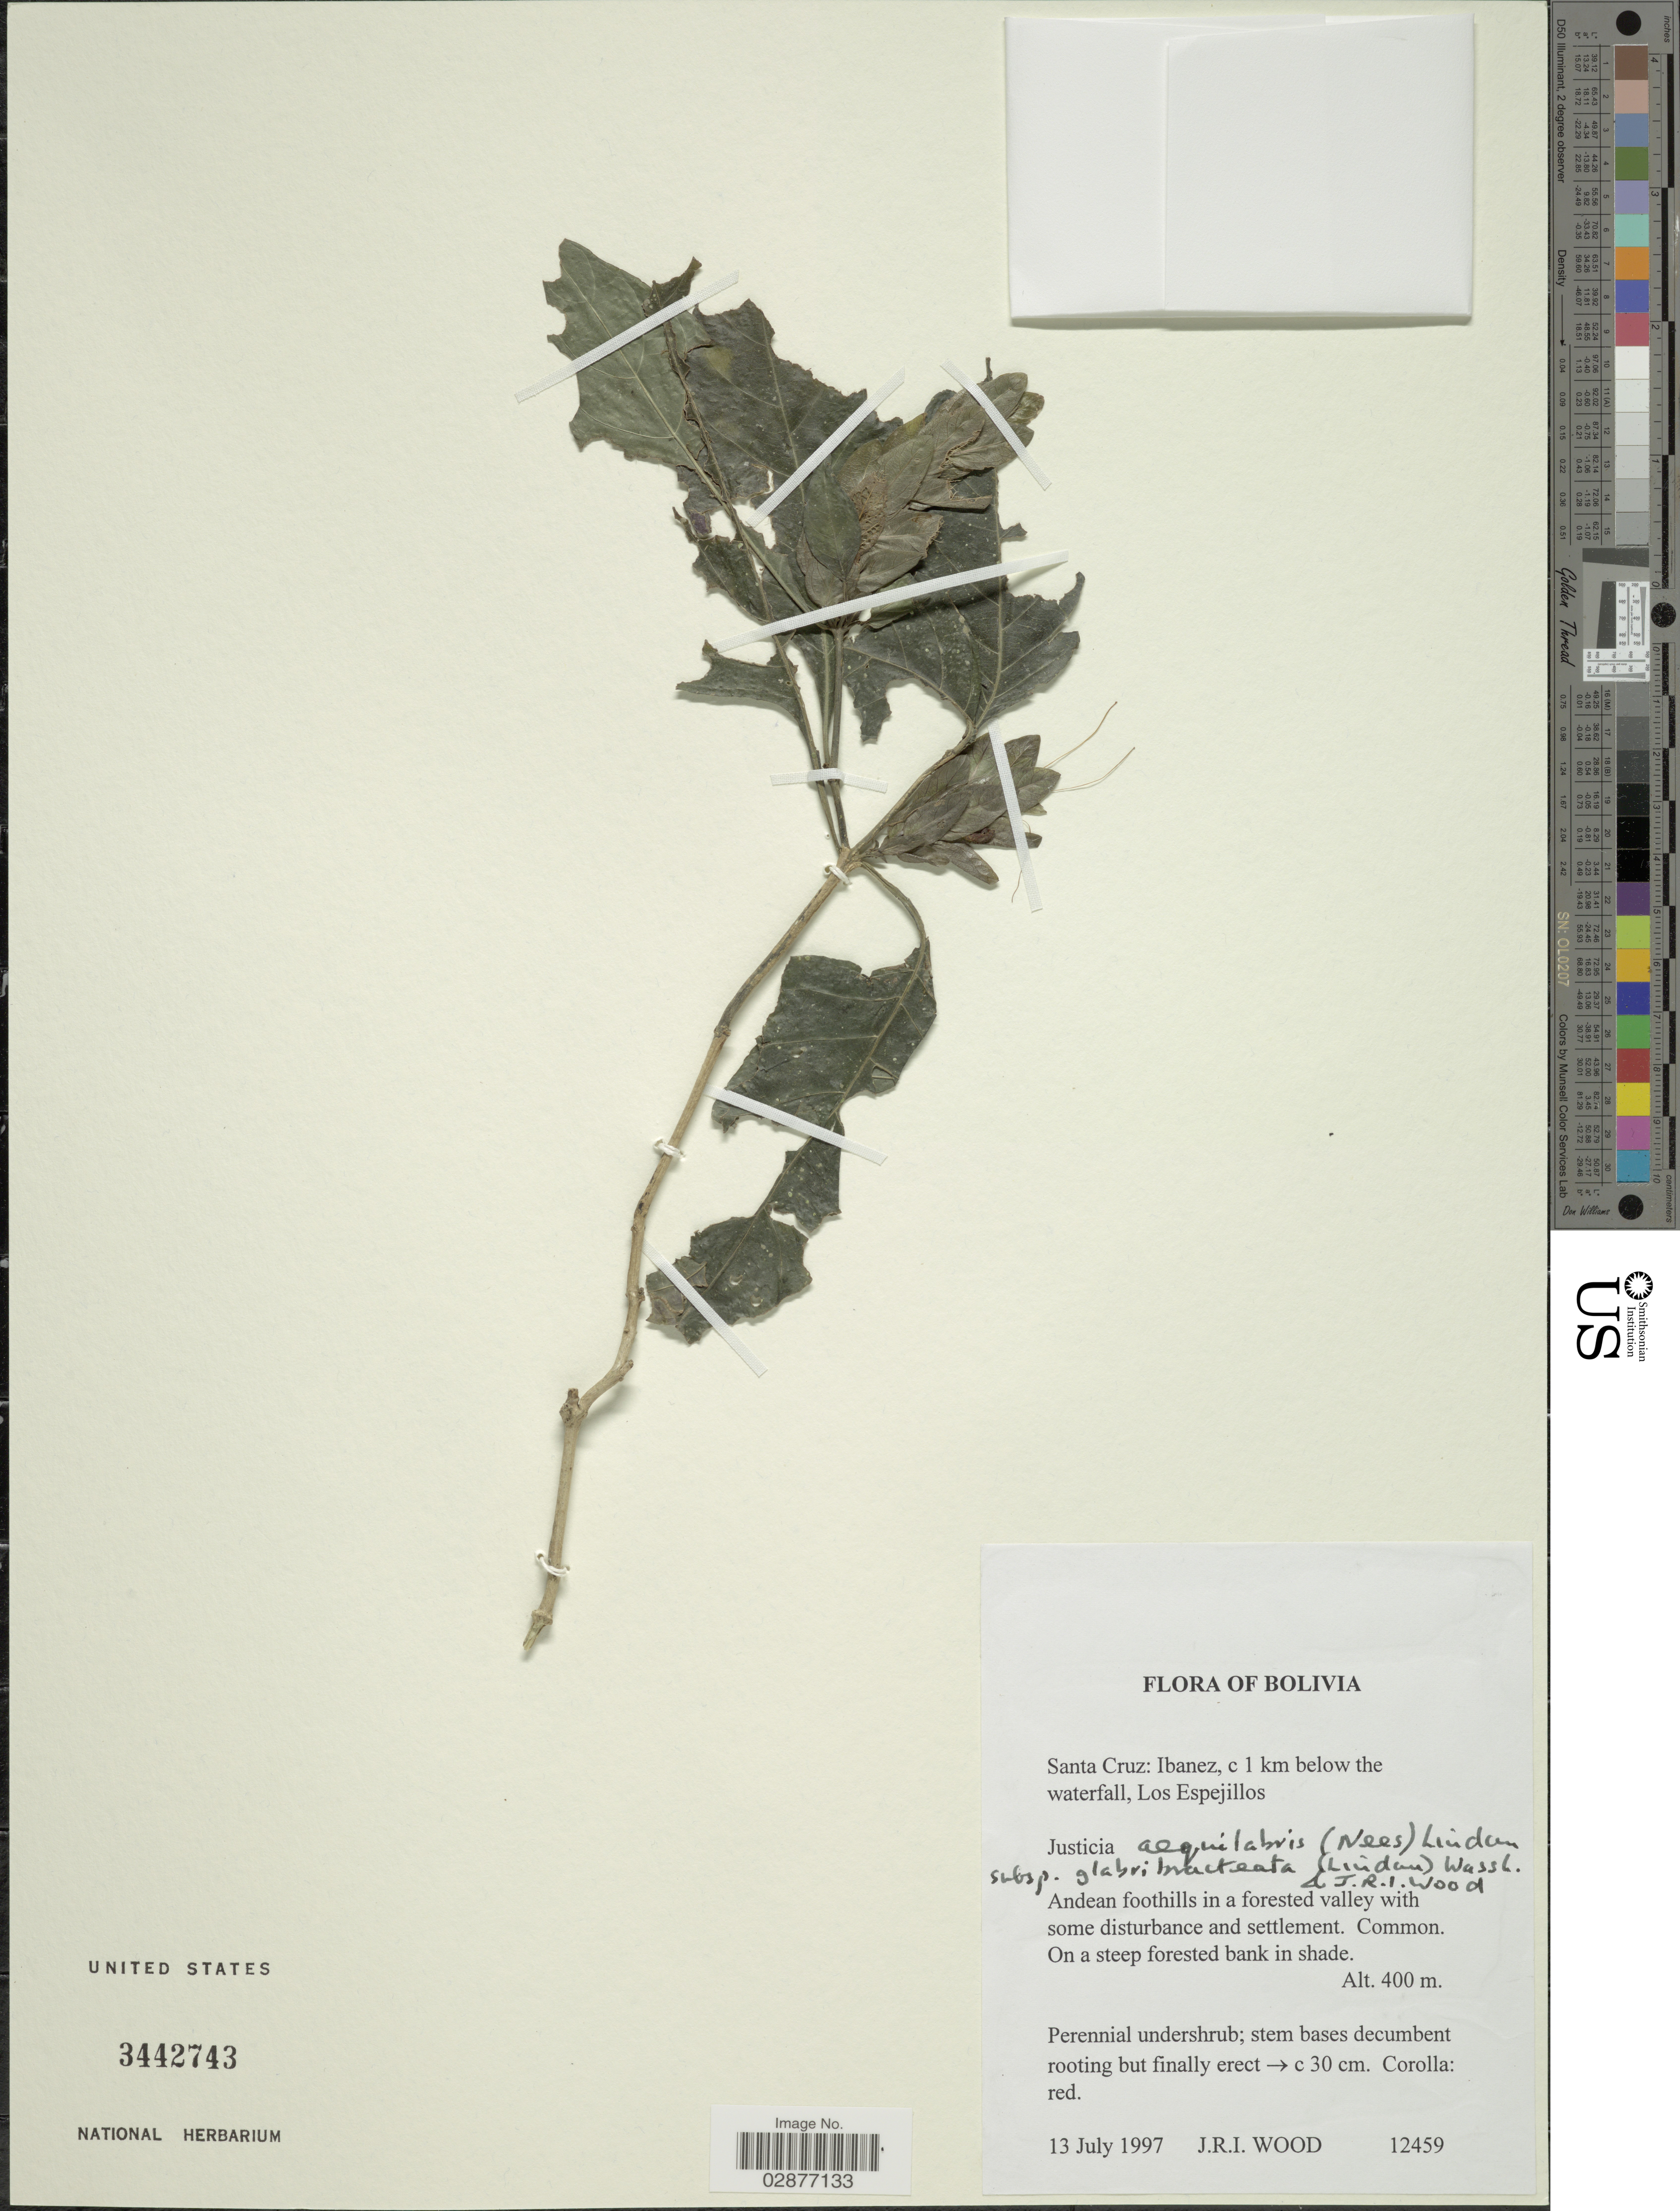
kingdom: Plantae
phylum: Tracheophyta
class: Magnoliopsida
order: Lamiales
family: Acanthaceae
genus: Justicia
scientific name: Justicia aequilabris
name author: (Nees) Lindau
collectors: J. R. I. Wood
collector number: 12459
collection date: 1997-07-13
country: Bolivia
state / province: Santa Cruz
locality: Ibanez, c 1 km below the waterfall, Los Espejillos.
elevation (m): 400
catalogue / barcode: US 3442743